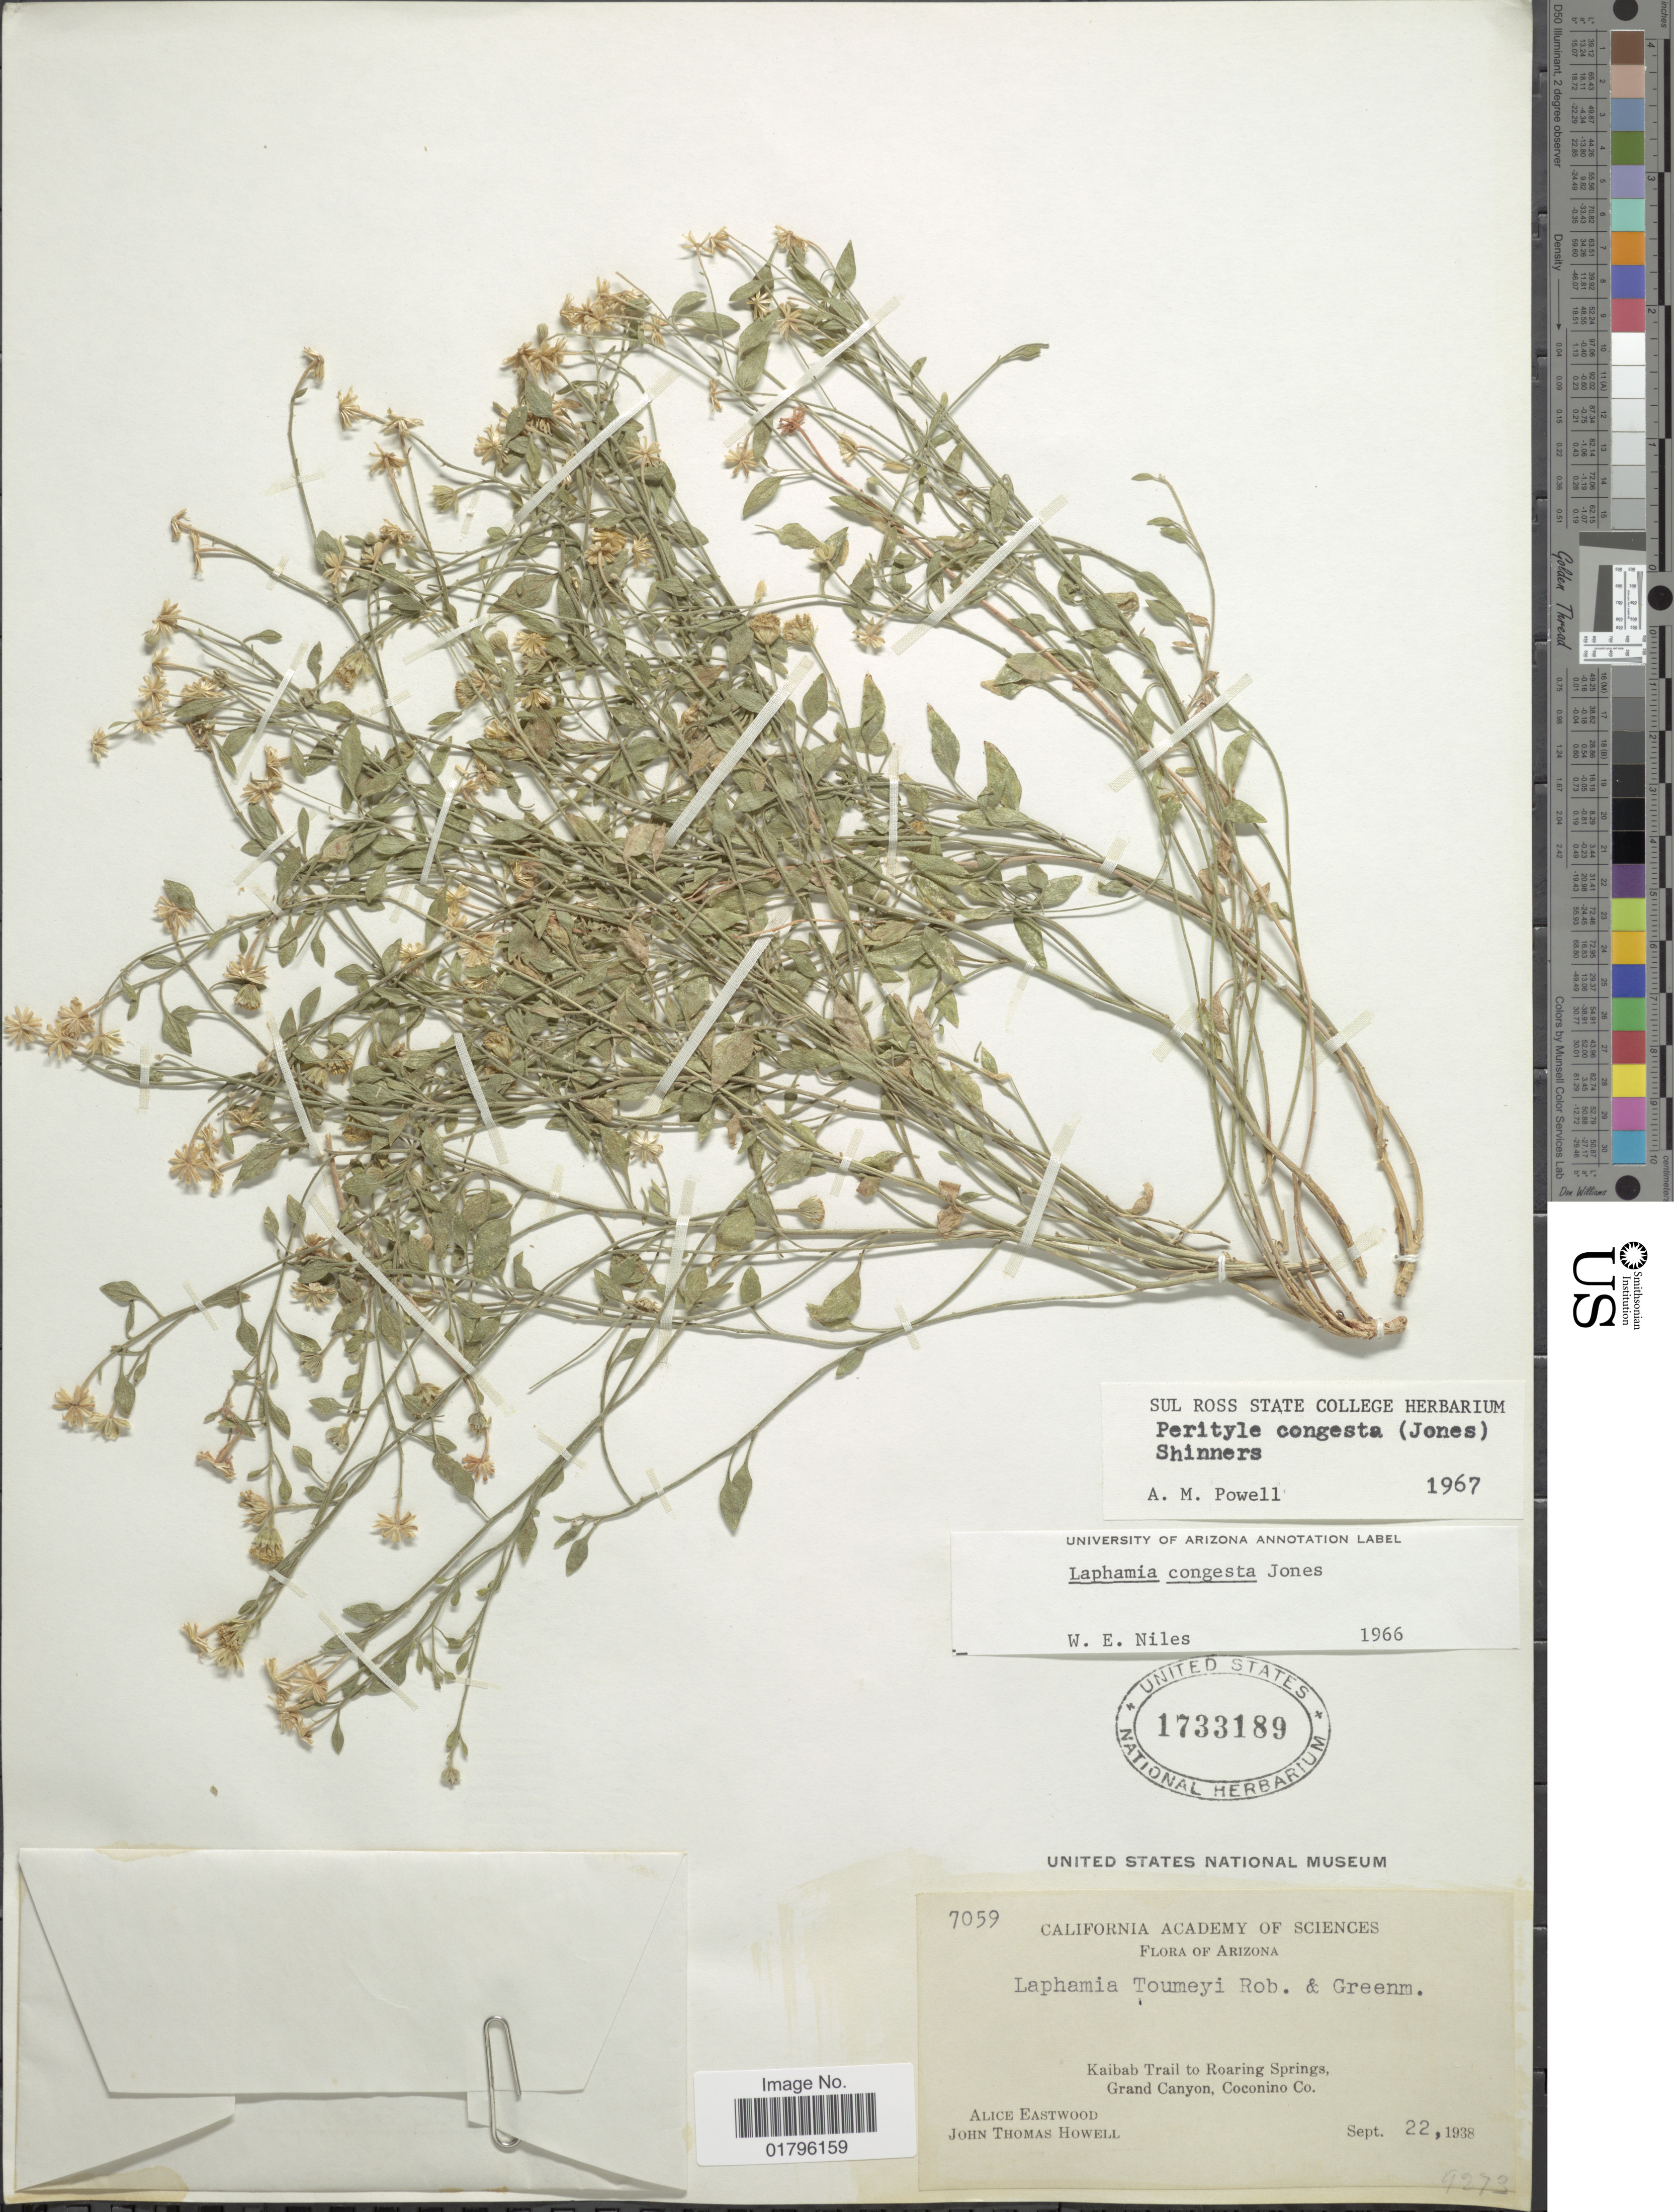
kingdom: Plantae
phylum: Tracheophyta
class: Magnoliopsida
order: Asterales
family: Asteraceae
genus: Perityle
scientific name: Perityle congesta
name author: (M.E. Jones) Shinners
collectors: A. Eastwood & J. T. Howell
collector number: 7059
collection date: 1938-09-22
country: United States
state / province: Arizona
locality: Kaibab Trail to Roaring Springs, Grand Canyon, Coconino Co.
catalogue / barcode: US 1733189